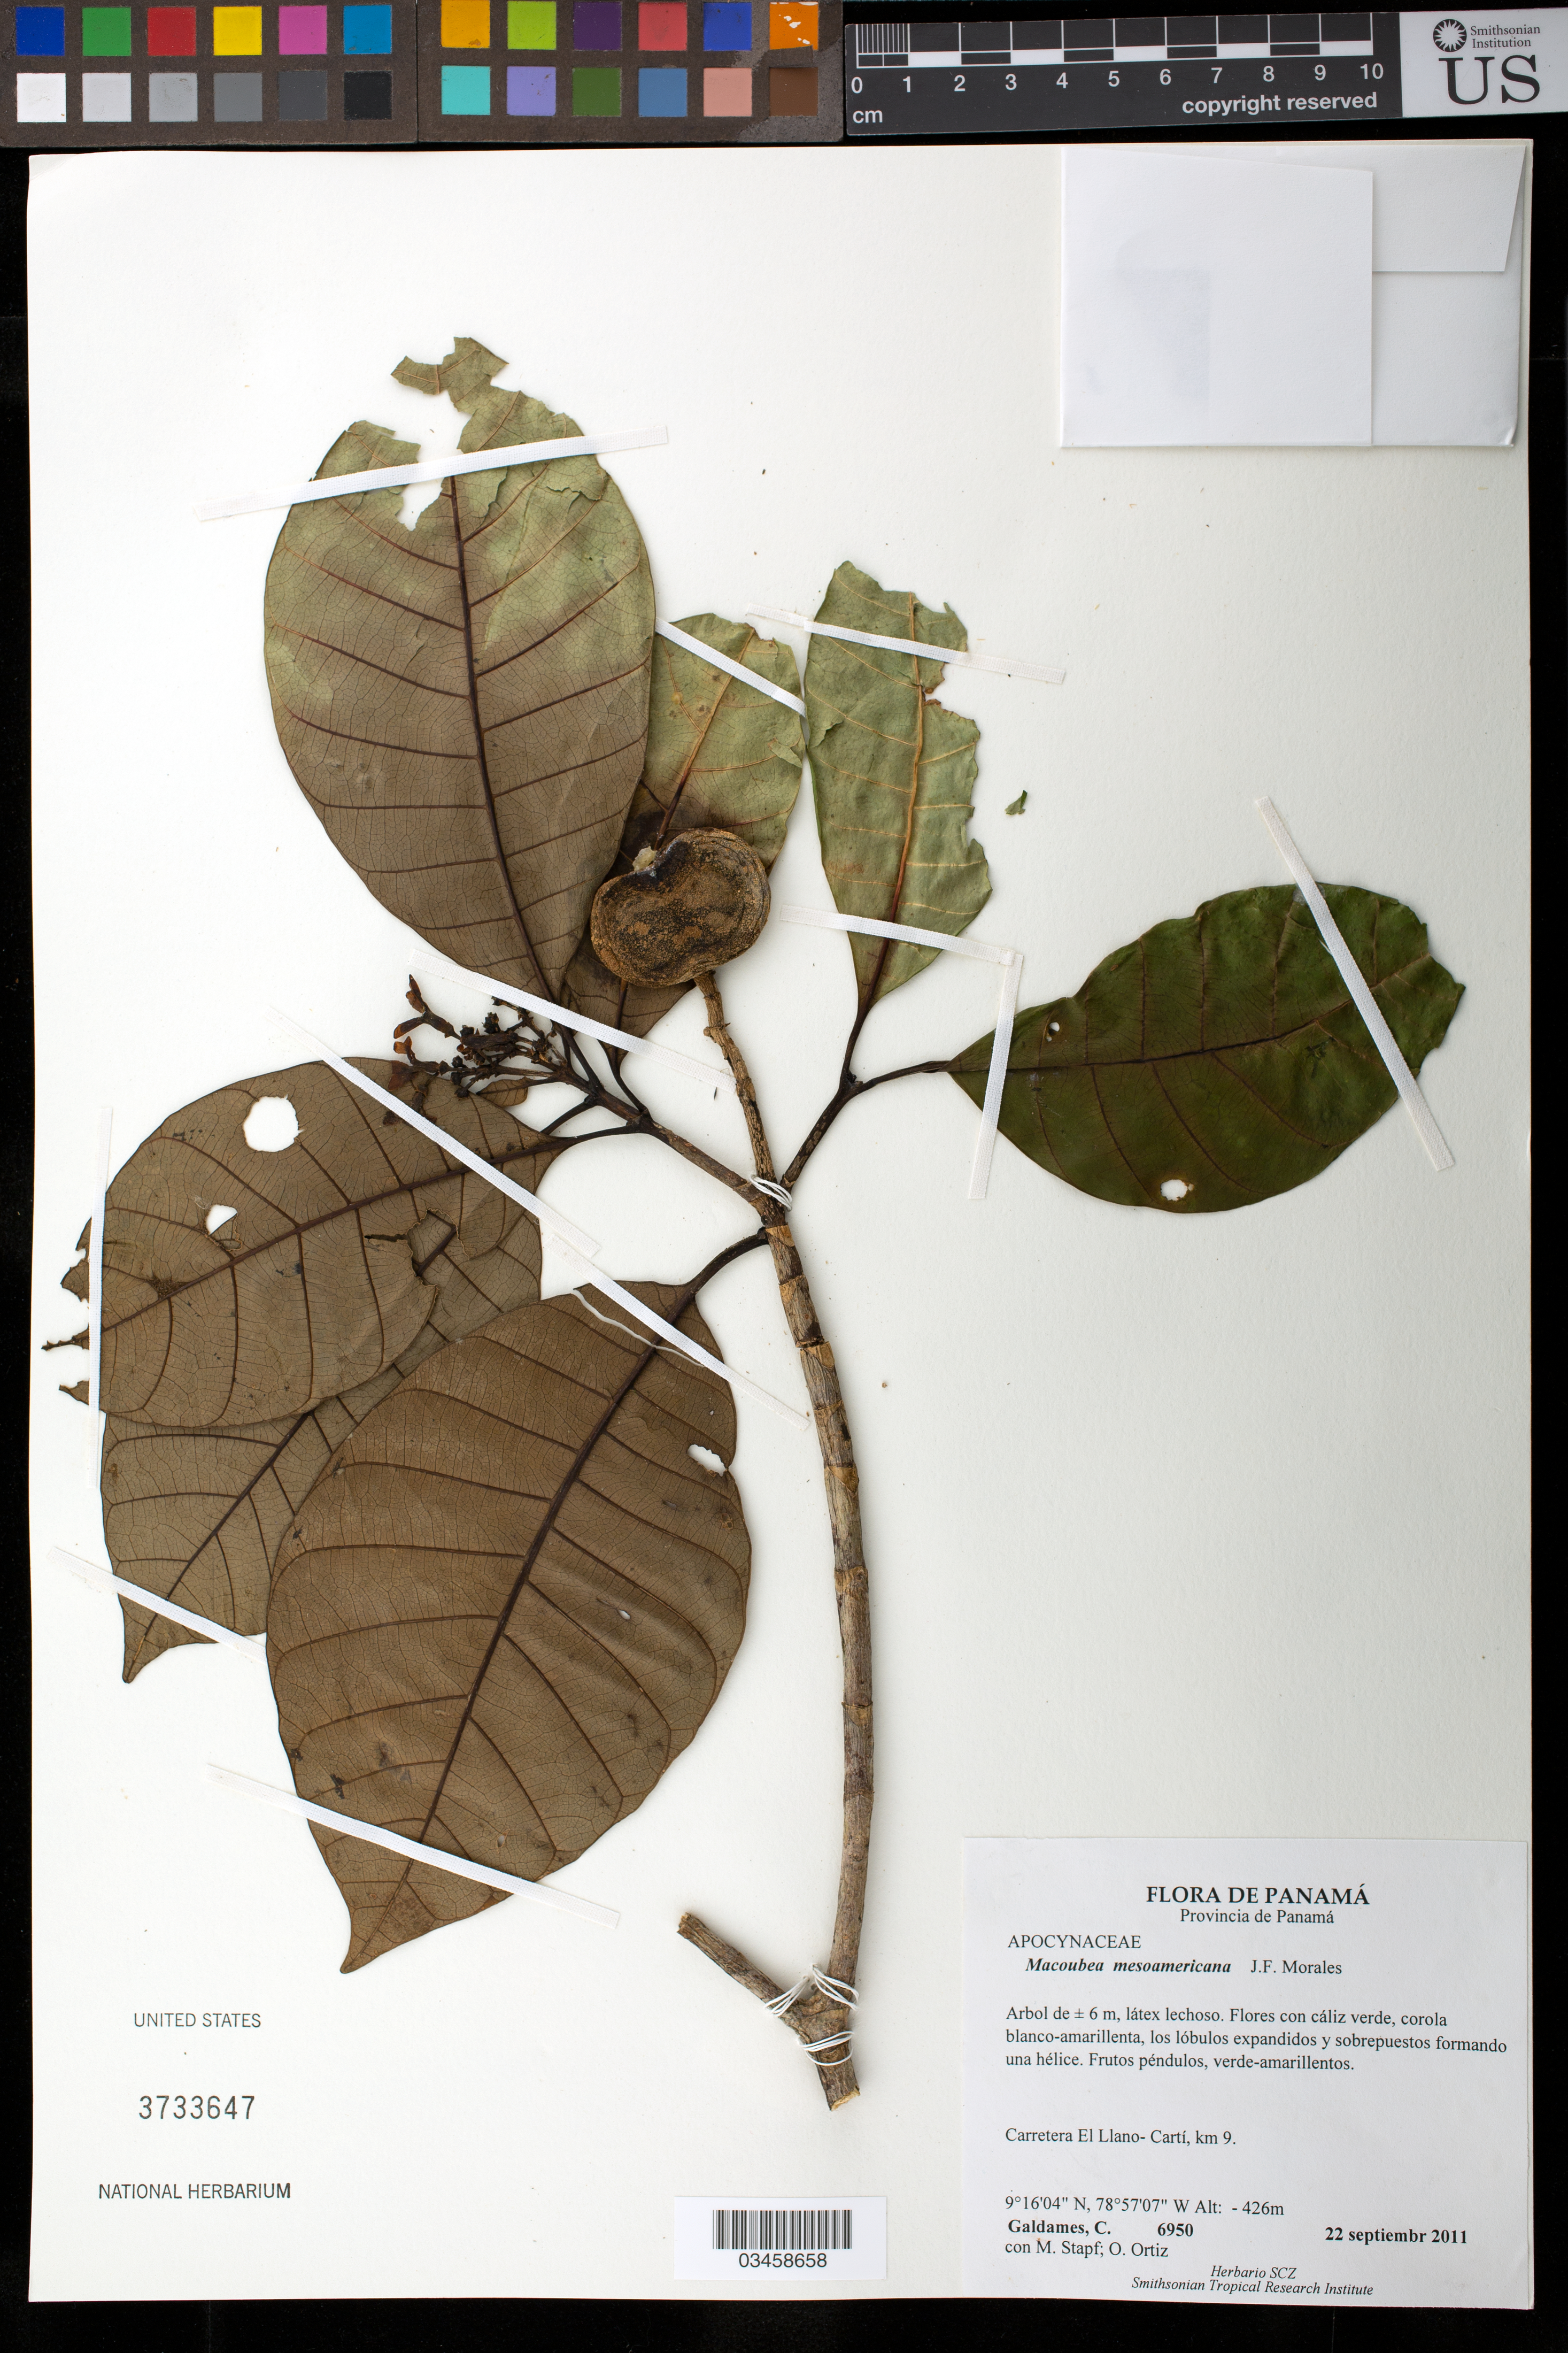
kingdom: Plantae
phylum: Tracheophyta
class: Magnoliopsida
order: Gentianales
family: Apocynaceae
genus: Macoubea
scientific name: Macoubea mesoamericana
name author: J.F. Morales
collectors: C. Galdames, M. Stapf & O. O. Ortiz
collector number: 6950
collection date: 2011-09-22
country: Panama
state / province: Panamá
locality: Carretera El Llano- Cartí, km 9.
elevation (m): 426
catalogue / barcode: US 3733647